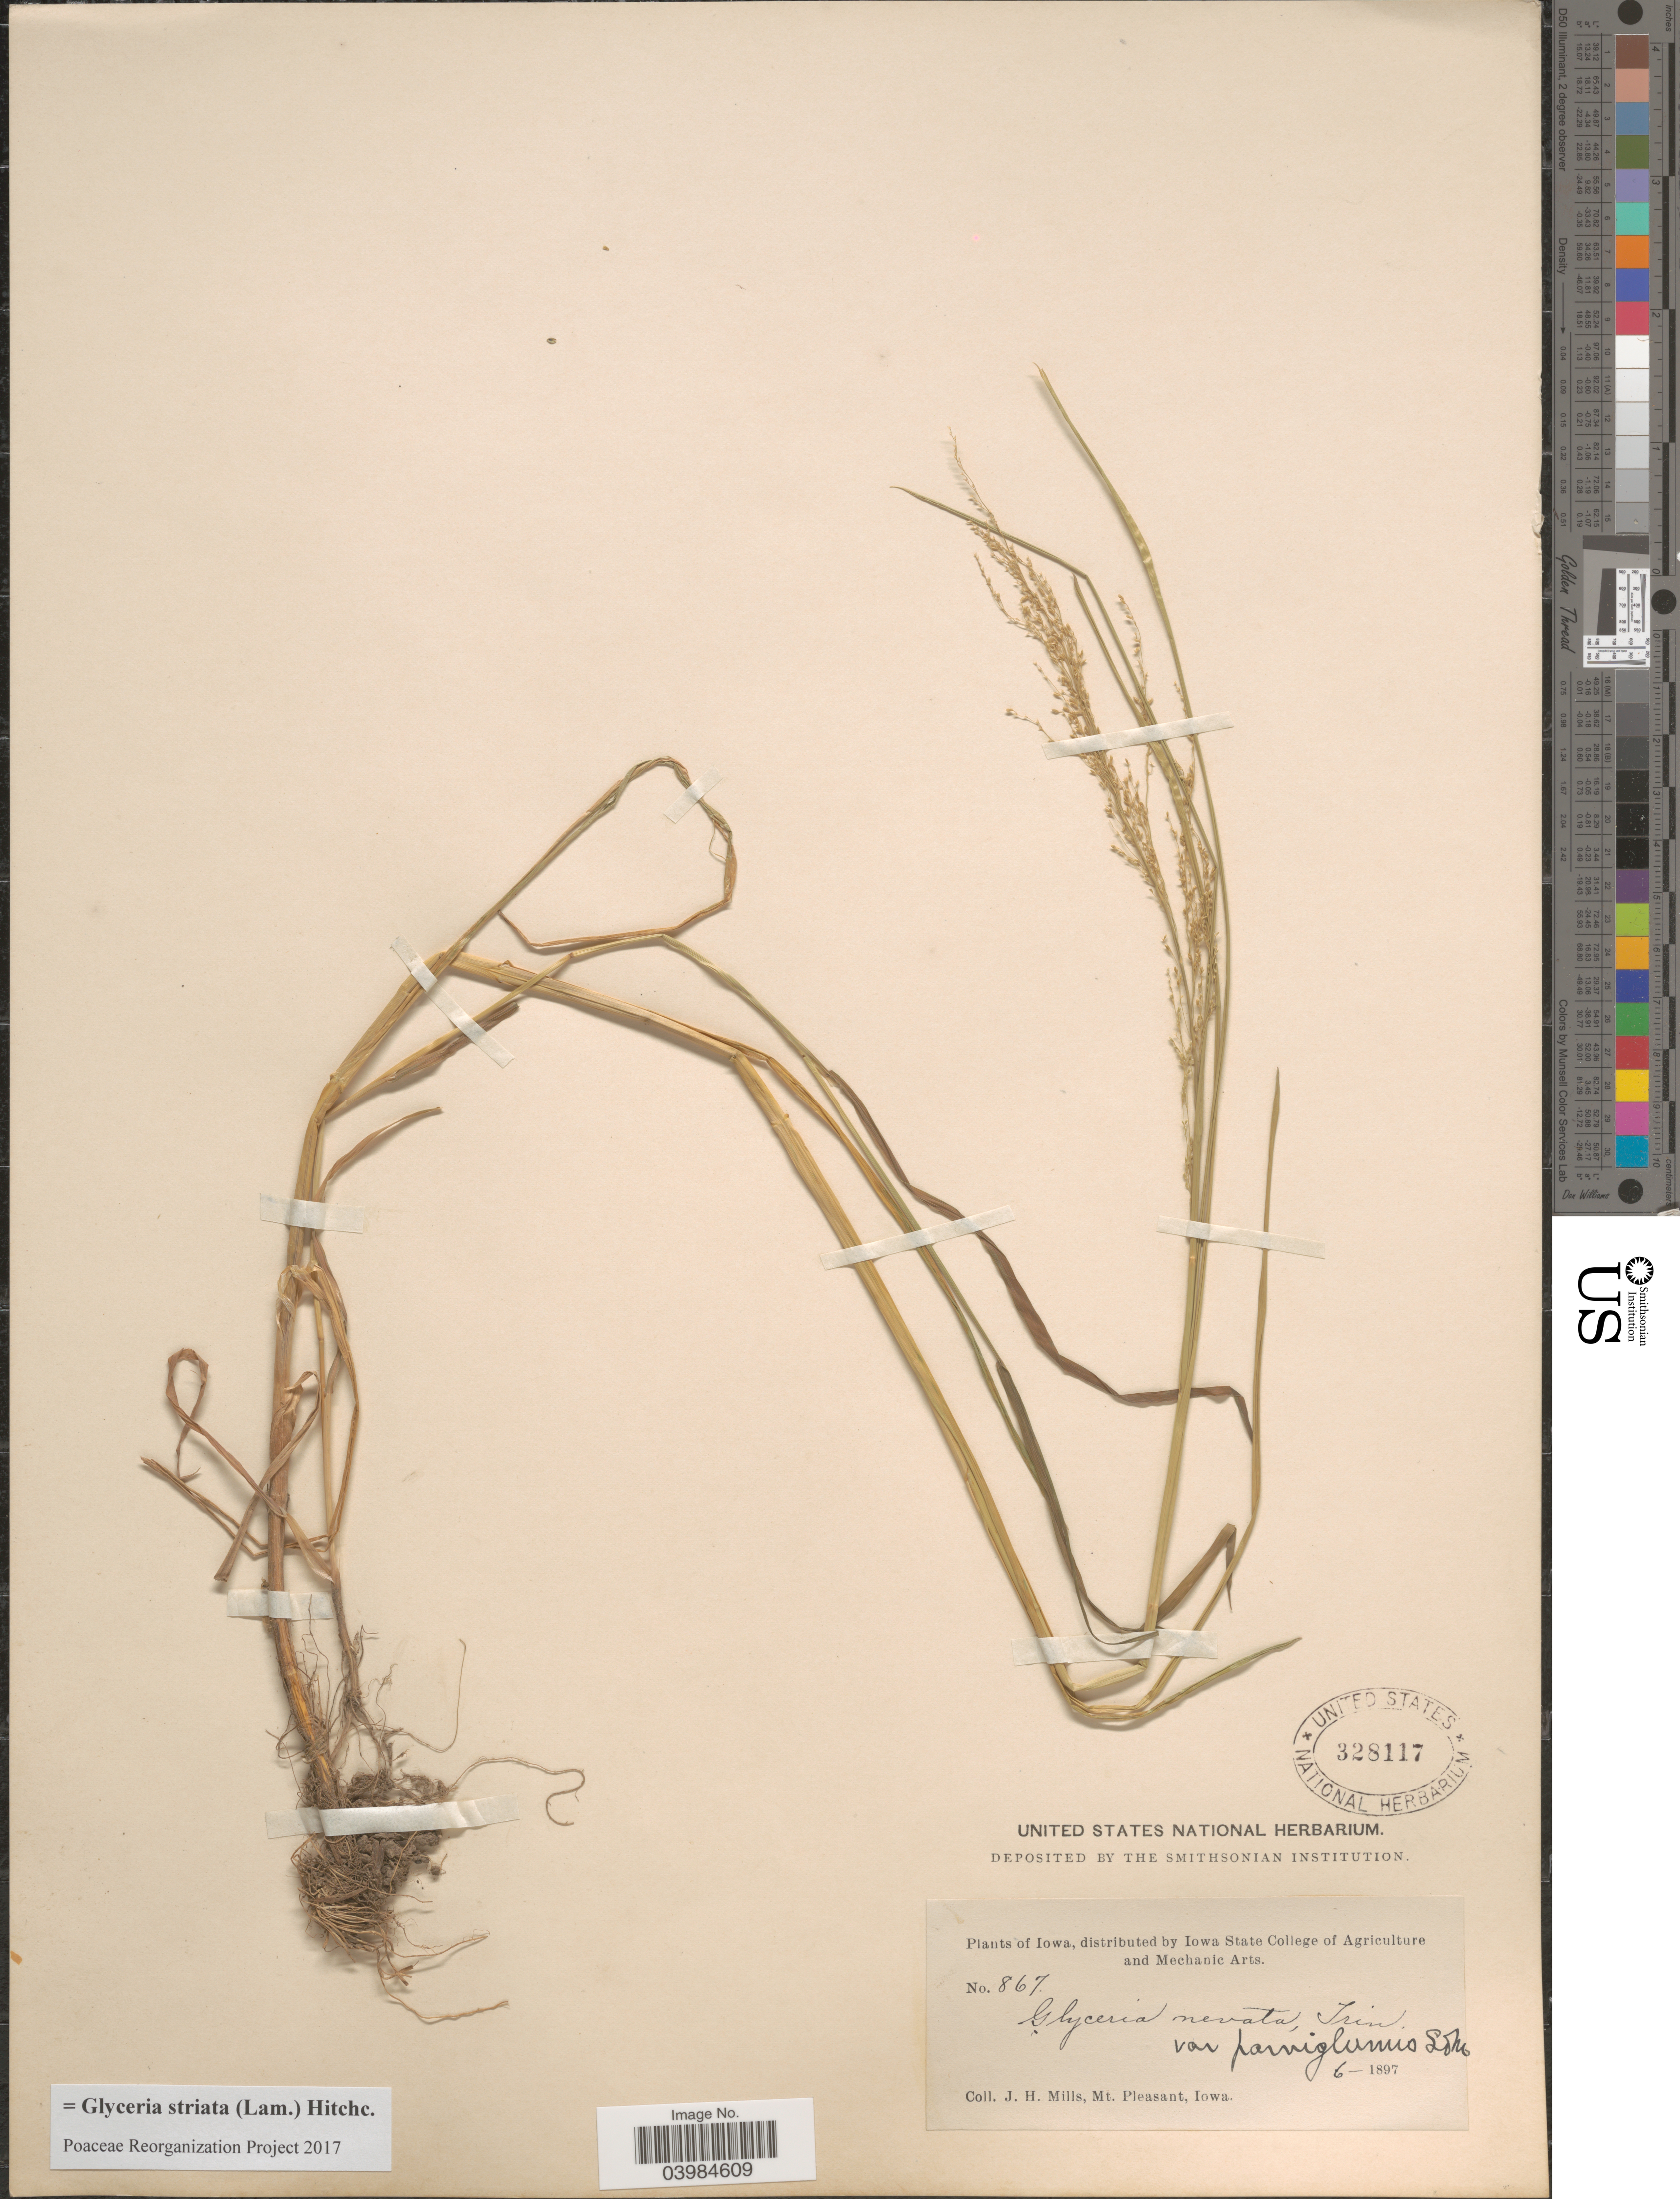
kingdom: Plantae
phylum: Tracheophyta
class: Liliopsida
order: Poales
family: Poaceae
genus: Glyceria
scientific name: Glyceria striata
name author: (Lam.) Hitchc.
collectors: J. Mills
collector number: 867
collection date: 1897-06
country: United States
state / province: Iowa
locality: Mt. Pleasant.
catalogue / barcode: US 328117